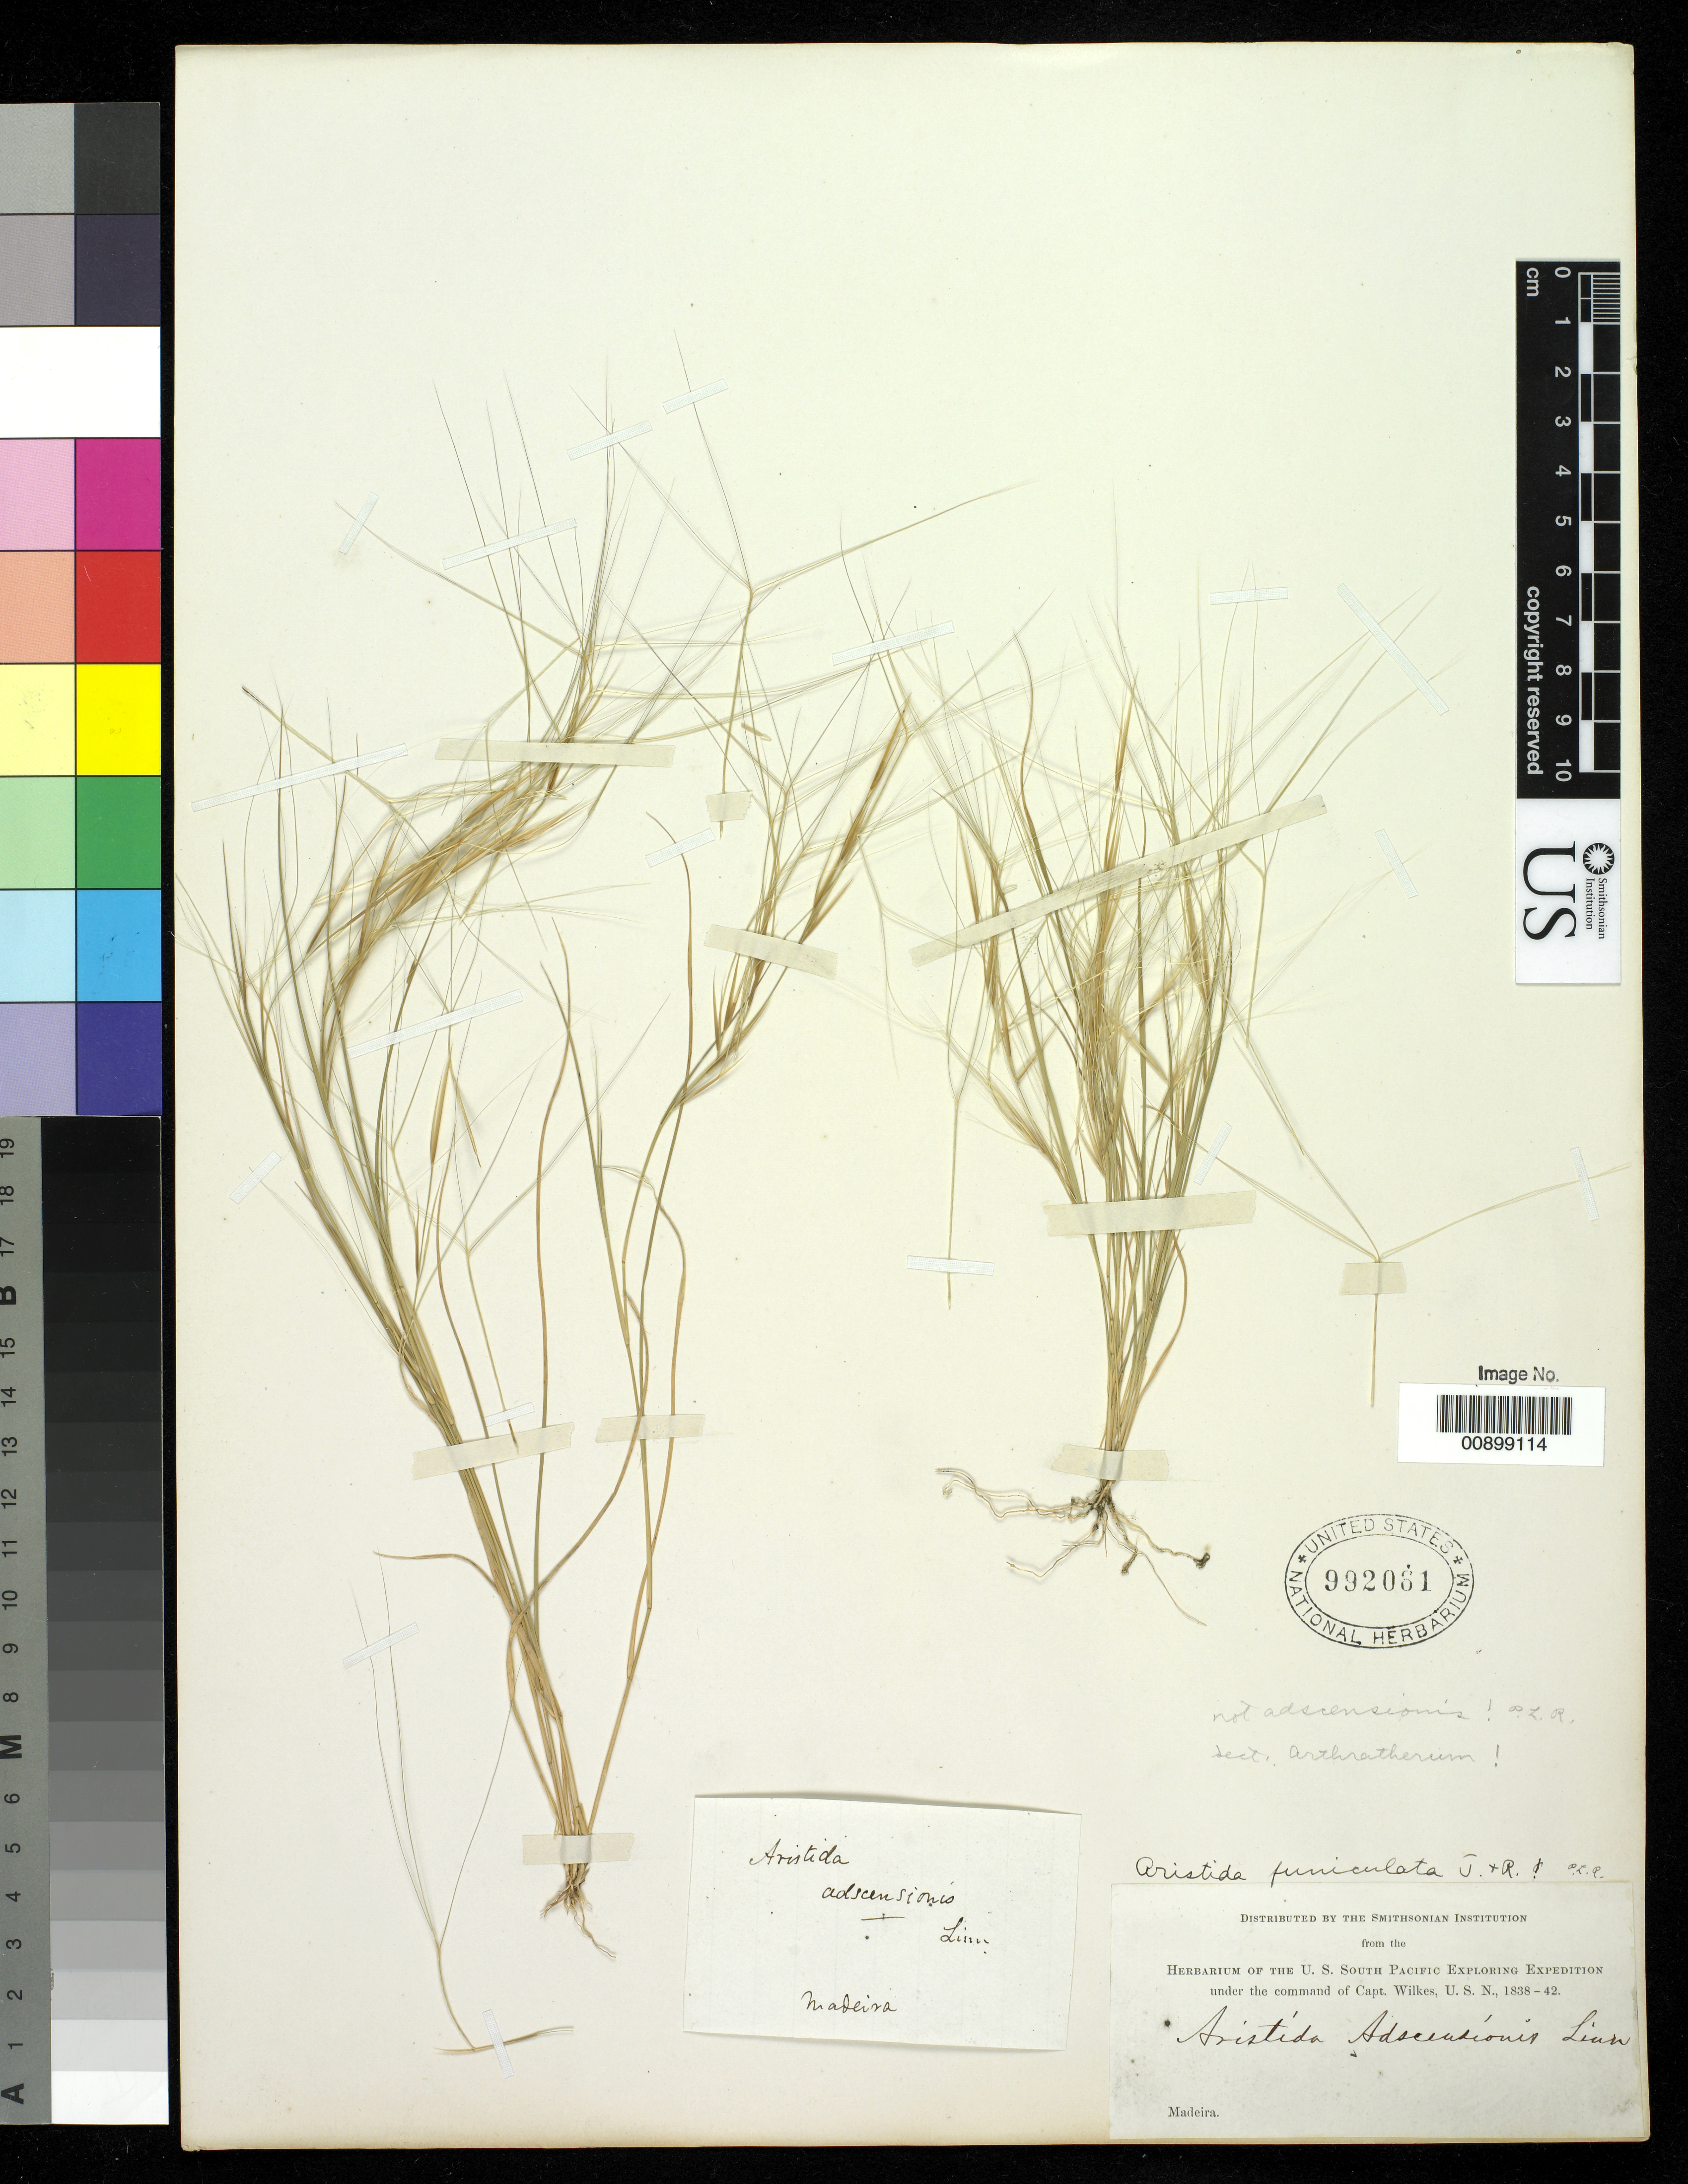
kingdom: Plantae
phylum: Tracheophyta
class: Liliopsida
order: Poales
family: Poaceae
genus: Aristida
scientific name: Aristida funiculata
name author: Trin. & Rupr.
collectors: Wilkes Explor. Exped.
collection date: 1838/1842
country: Portugal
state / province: Madeira (Aut. Reg.)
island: Madeira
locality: Funchal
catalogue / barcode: US 992081